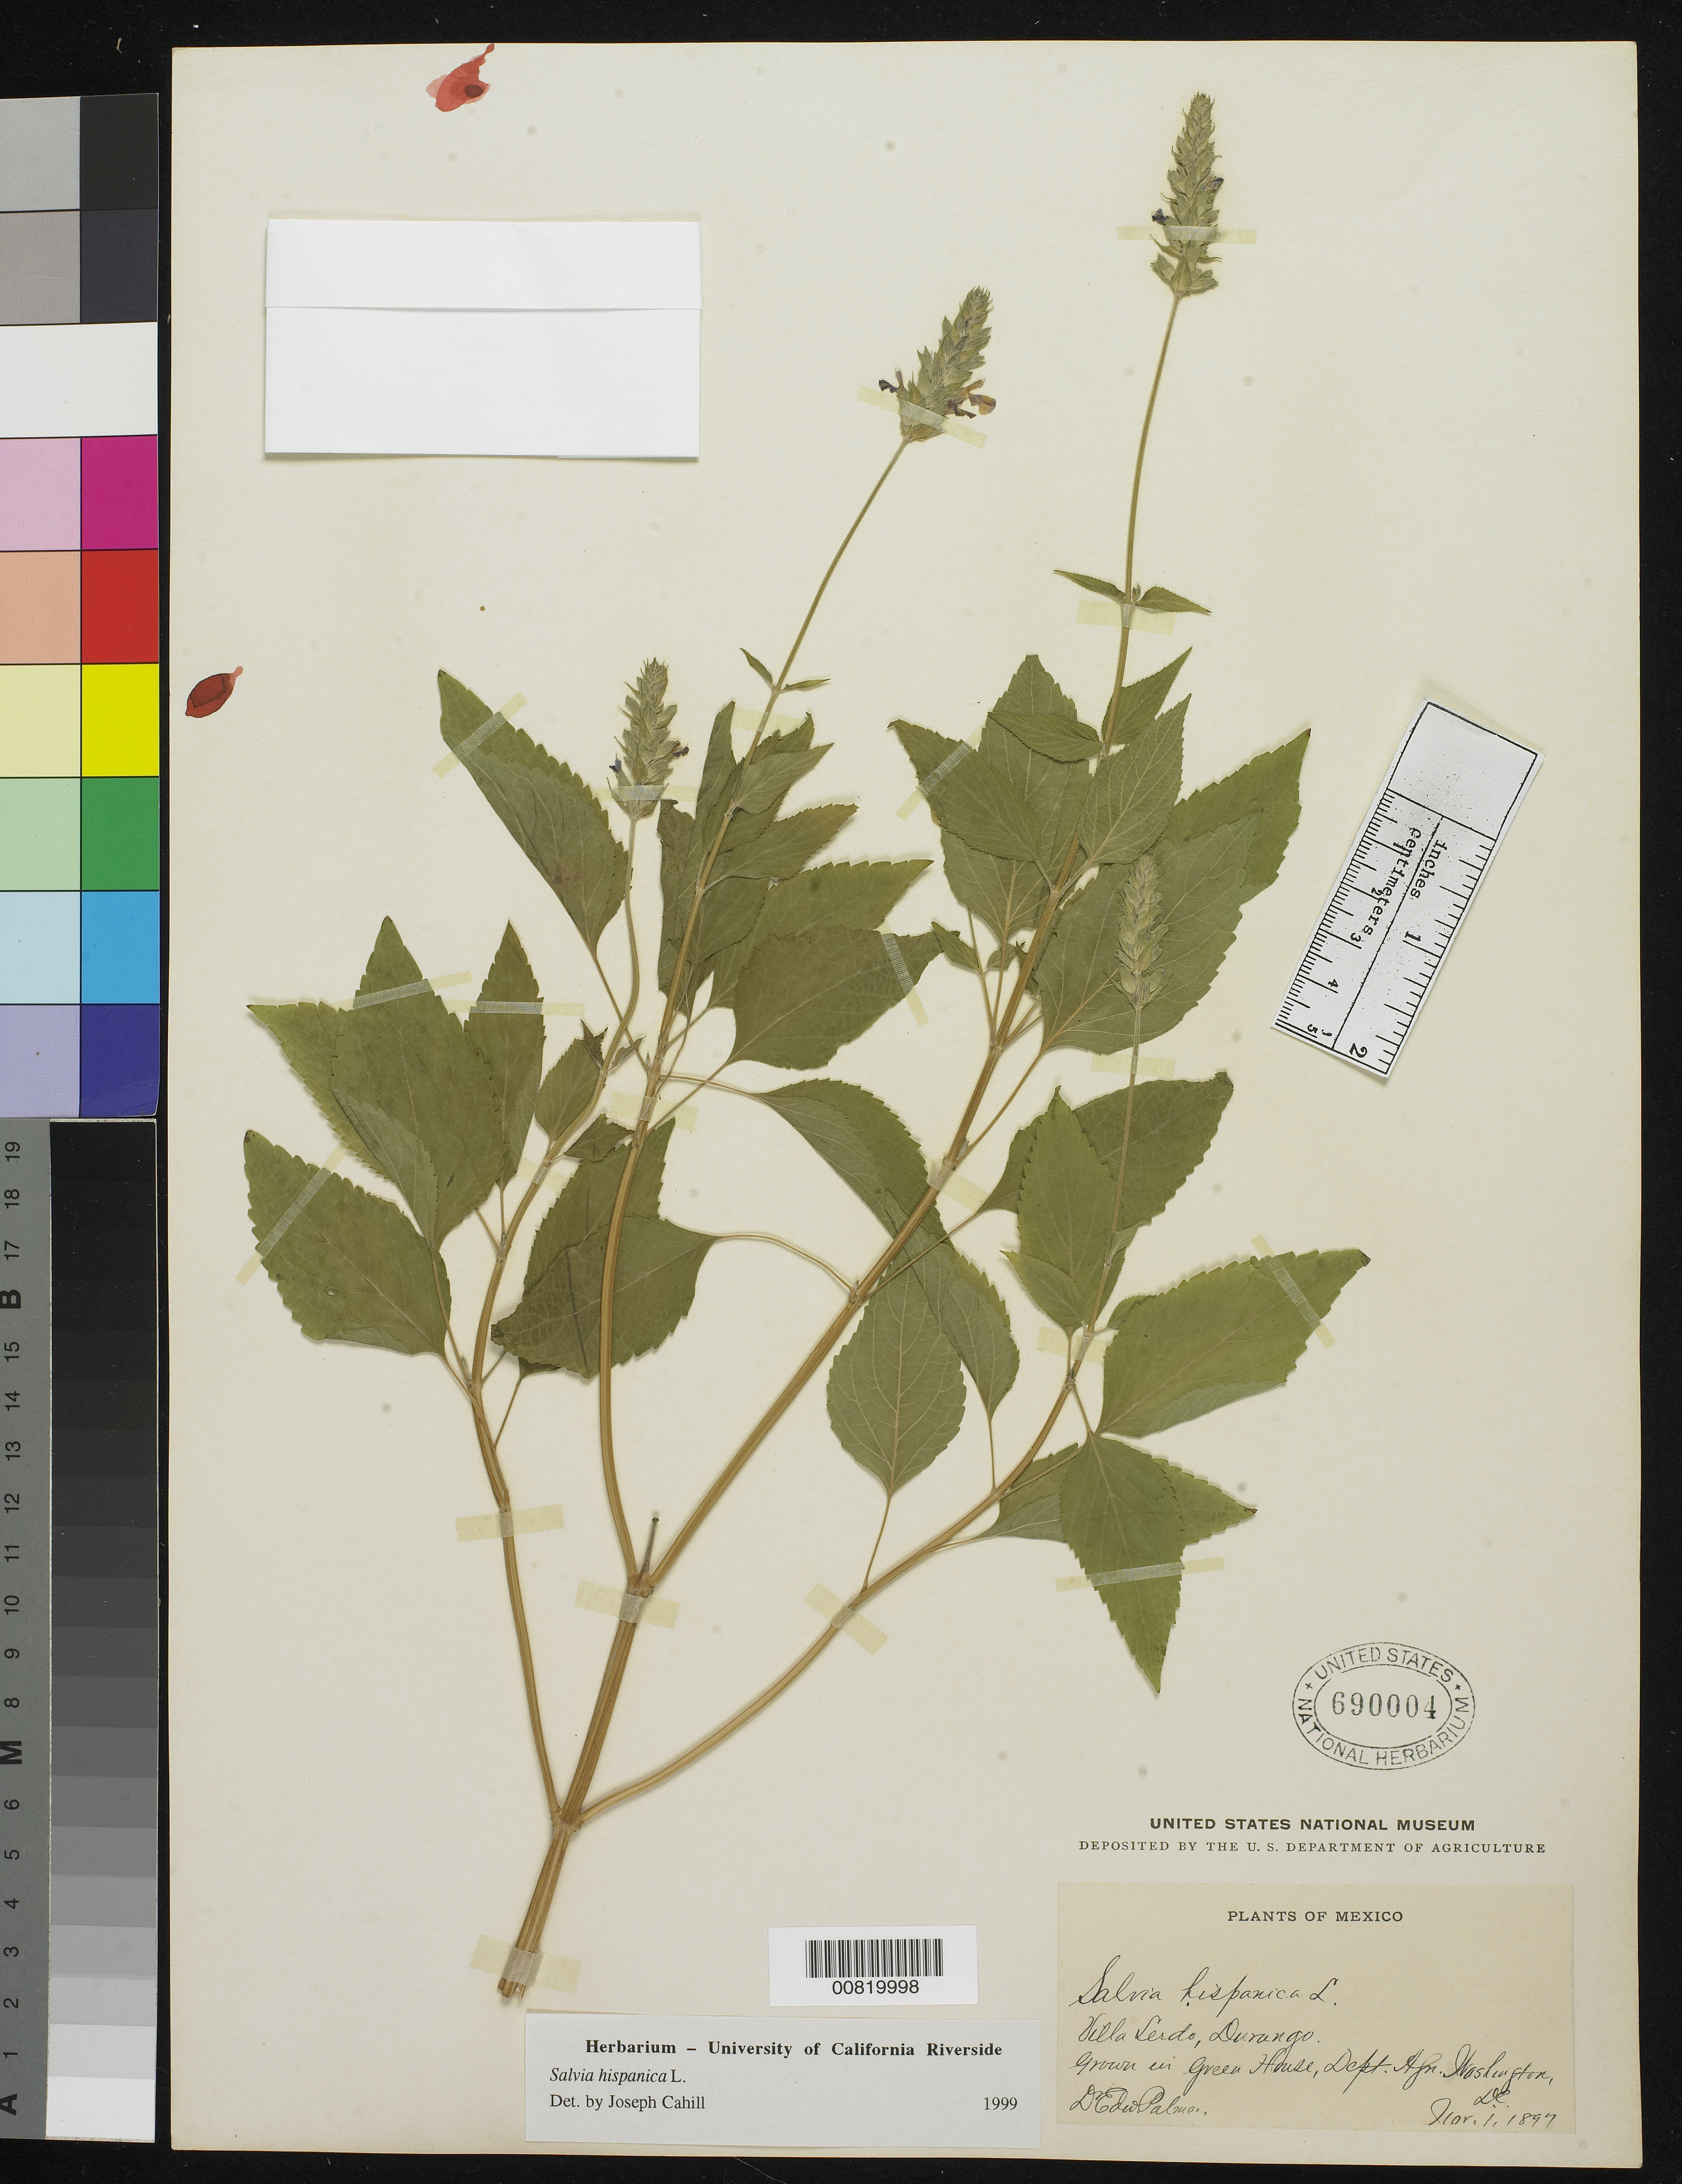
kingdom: Plantae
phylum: Tracheophyta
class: Magnoliopsida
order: Lamiales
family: Lamiaceae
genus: Salvia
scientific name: Salvia hispanica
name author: L.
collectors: E. Palmer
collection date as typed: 01 Nov 1897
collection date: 1897-11-01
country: Mexico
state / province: Durango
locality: Villa Lerdo, Durango.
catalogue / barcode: US 690004